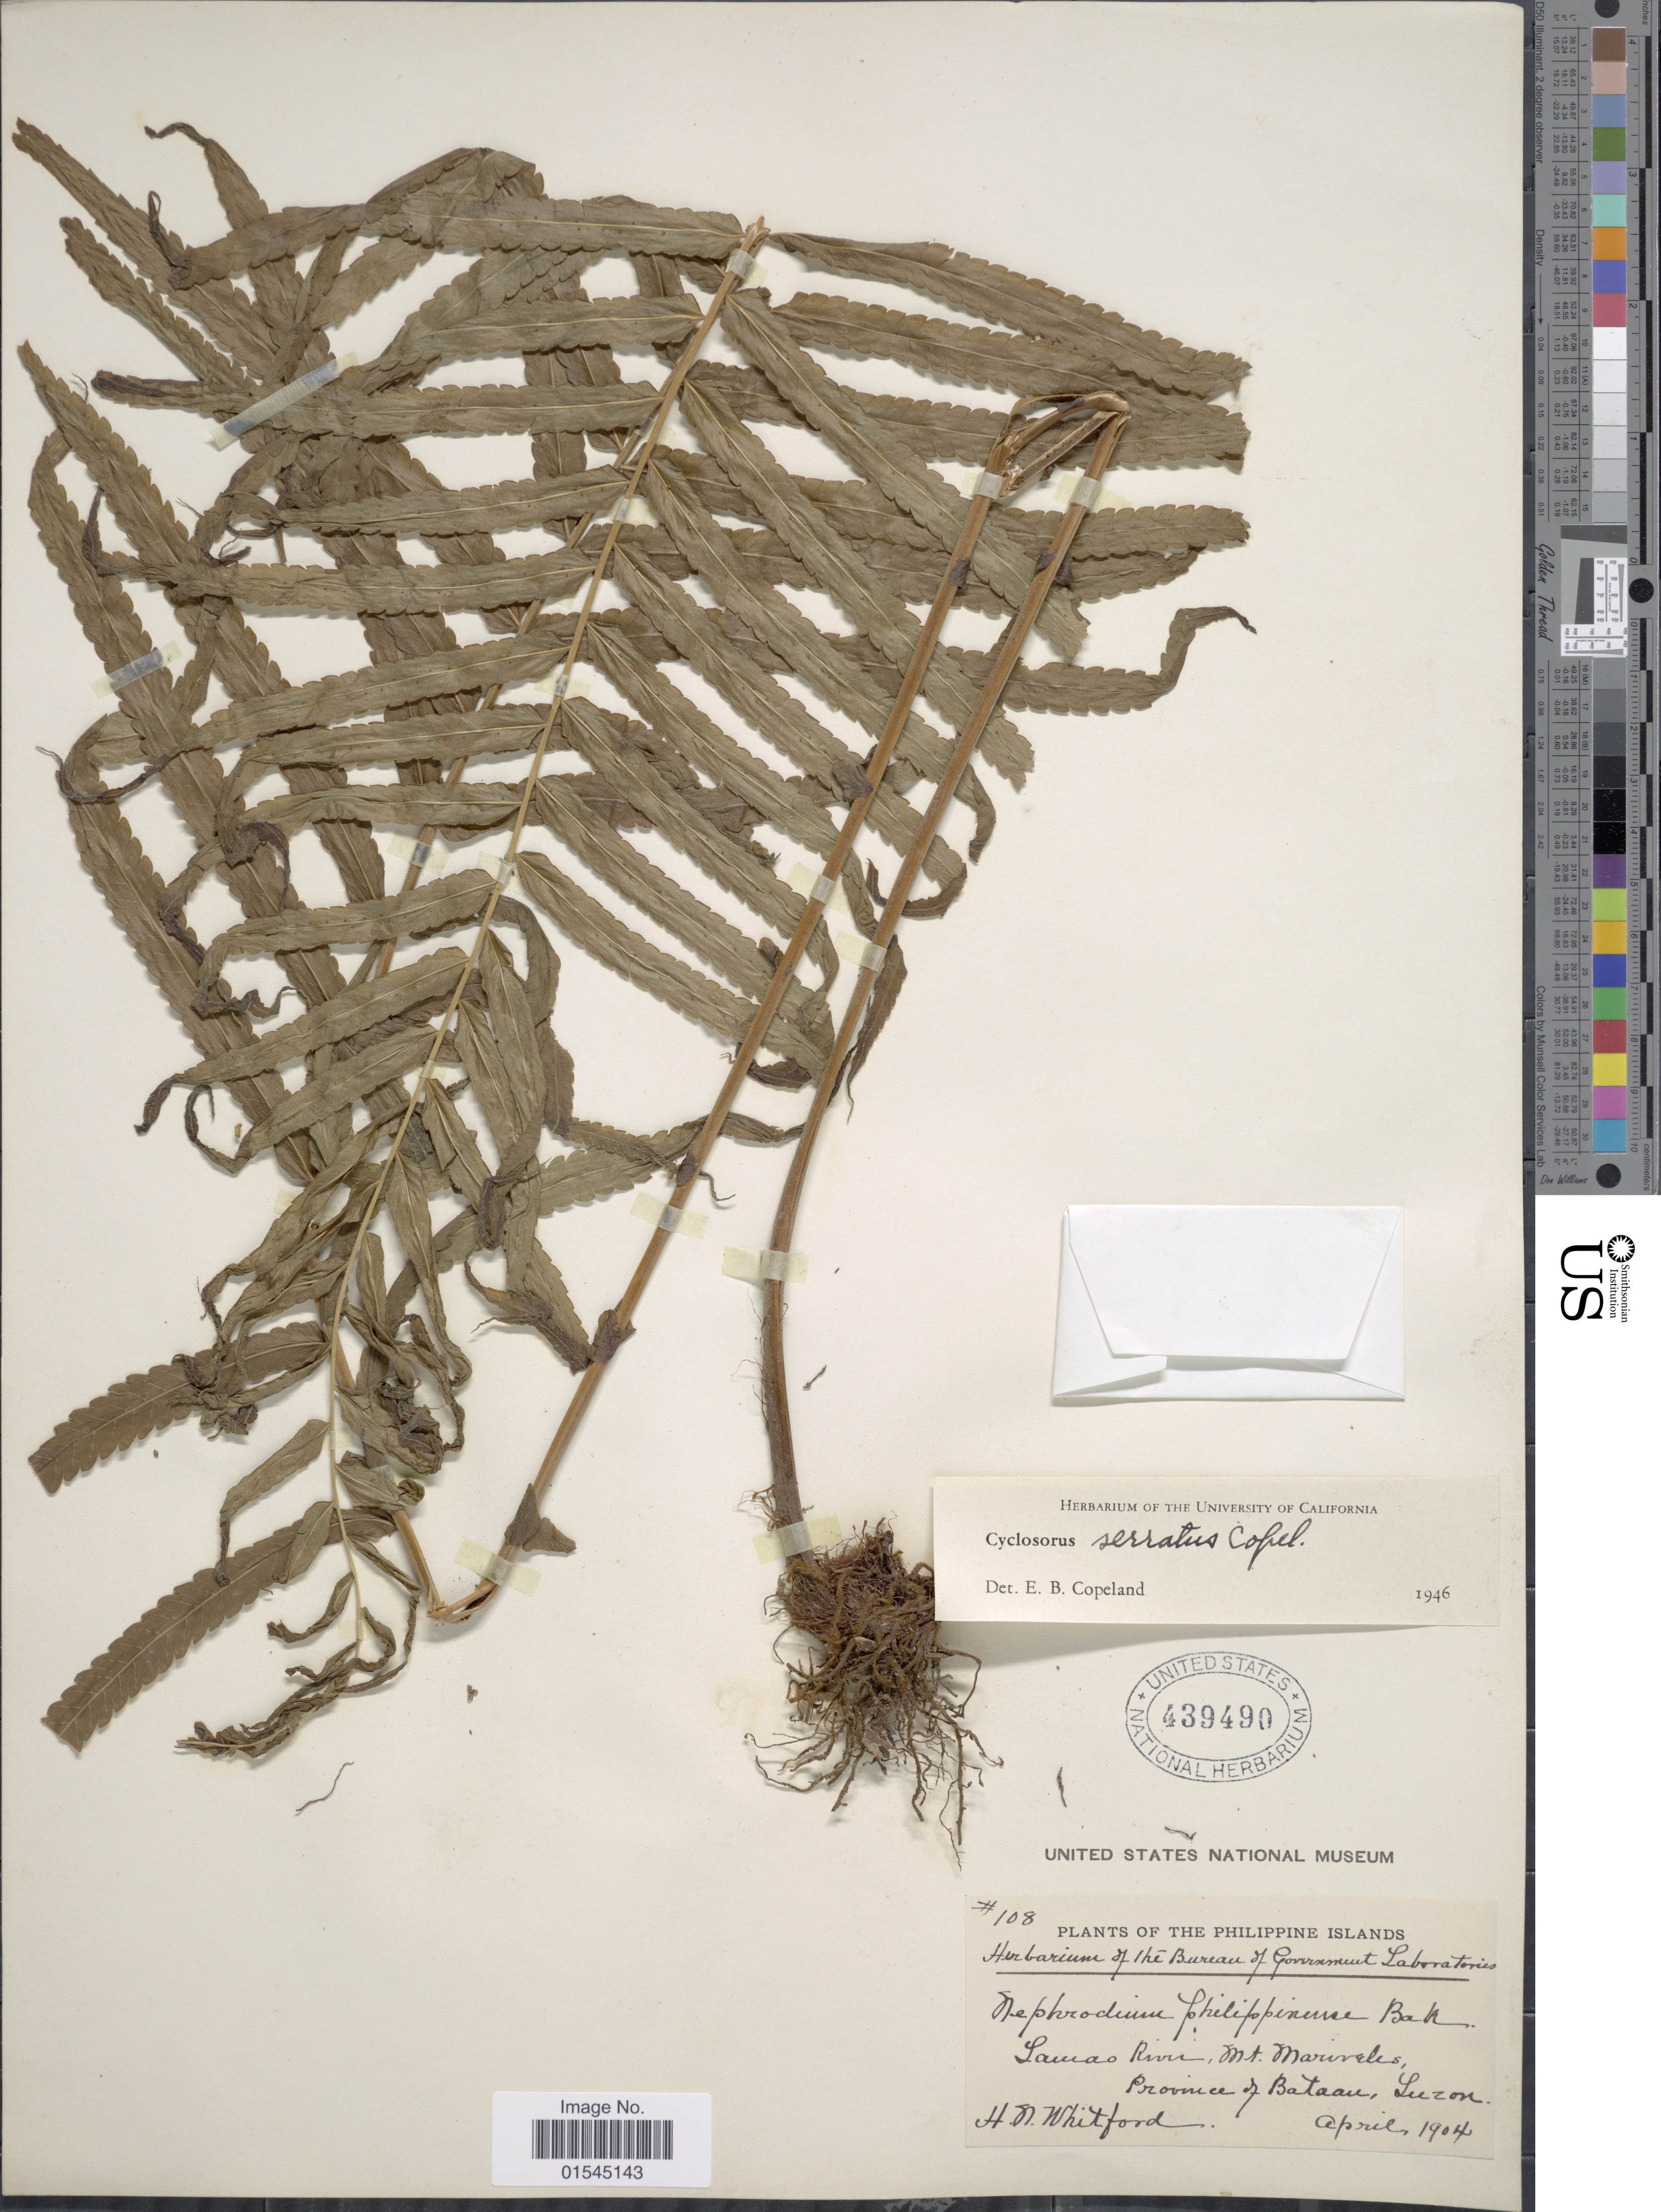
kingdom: Plantae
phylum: Tracheophyta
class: Polypodiopsida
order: Polypodiales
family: Thelypteridaceae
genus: Sphaerostephanos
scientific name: Sphaerostephanos productus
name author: (Kaulf.) Holttum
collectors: H. N. Whitford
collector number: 108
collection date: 1904-04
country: Philippines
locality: Lamao River, Mt. Mariveles, Province of Bataan, Luzon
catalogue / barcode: US 439490